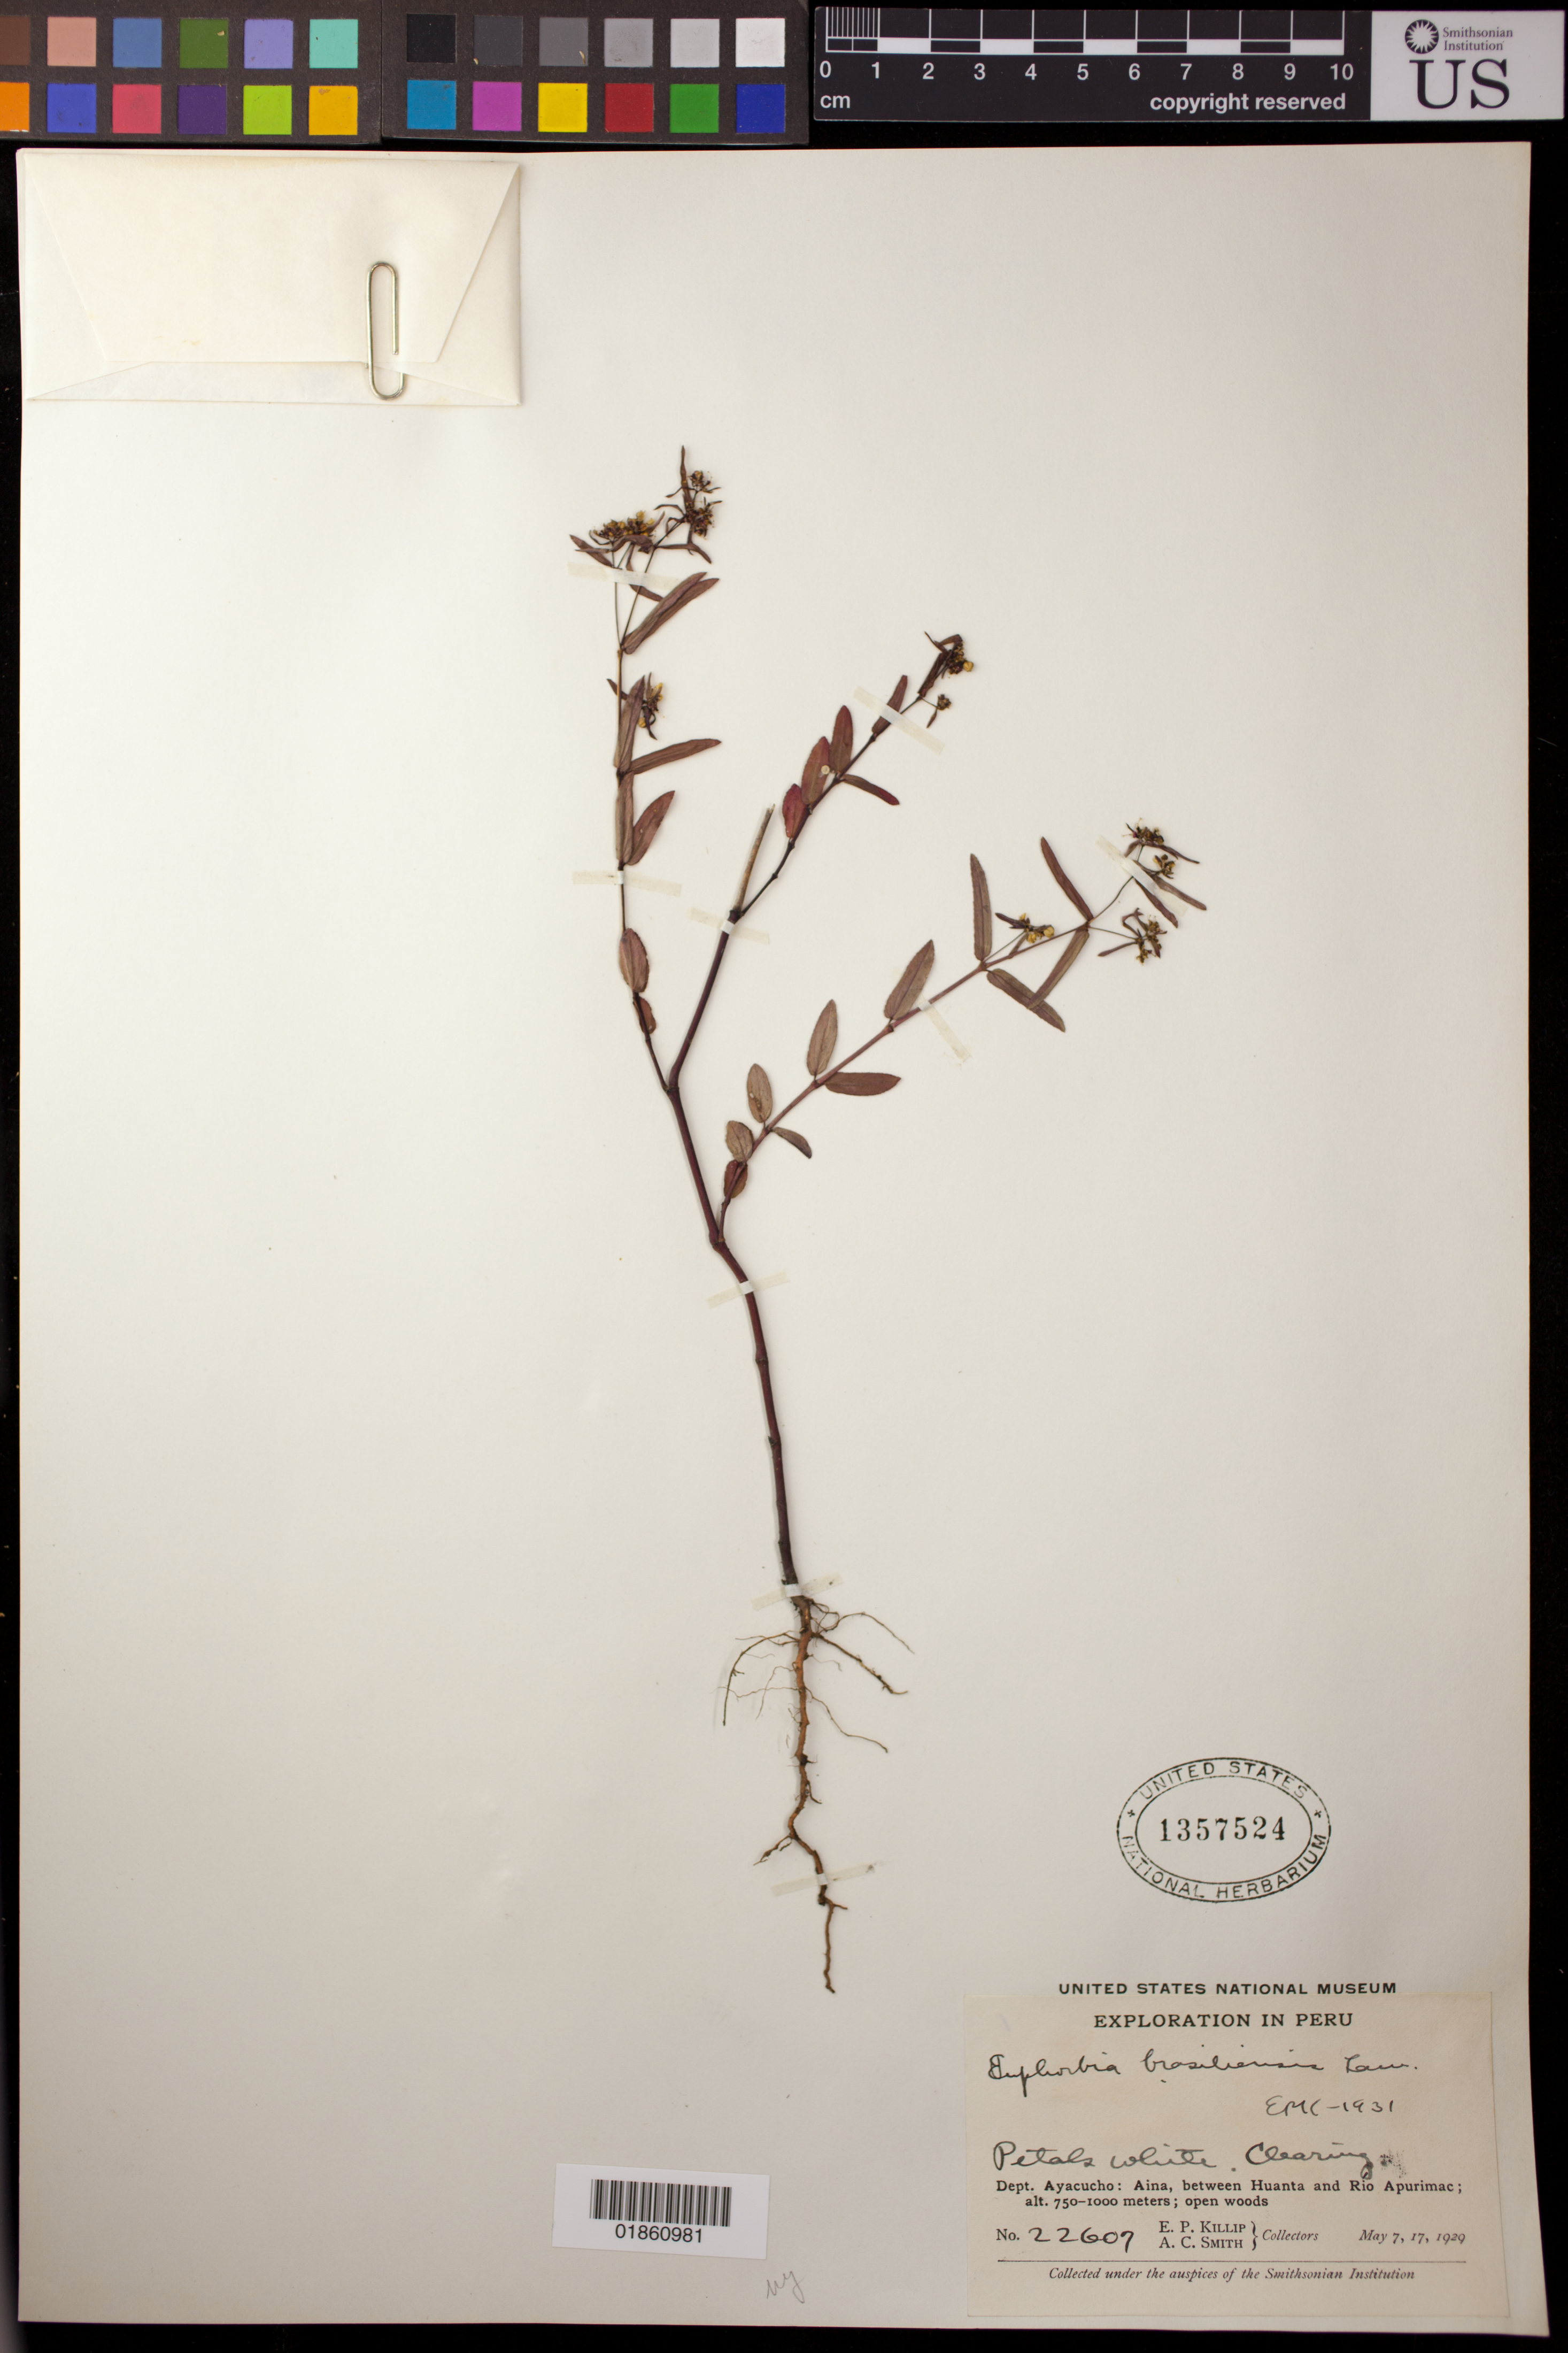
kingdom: Plantae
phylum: Tracheophyta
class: Magnoliopsida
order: Malpighiales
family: Euphorbiaceae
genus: Euphorbia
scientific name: Euphorbia hypericifolia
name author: L.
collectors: E. P. Killip & A. C. Smith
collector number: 220607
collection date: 1929-05-07,1929-05-17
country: Peru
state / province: Ayacucho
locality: Aina, between Huanta and Rio Apurimac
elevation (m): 750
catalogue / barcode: US 1357524